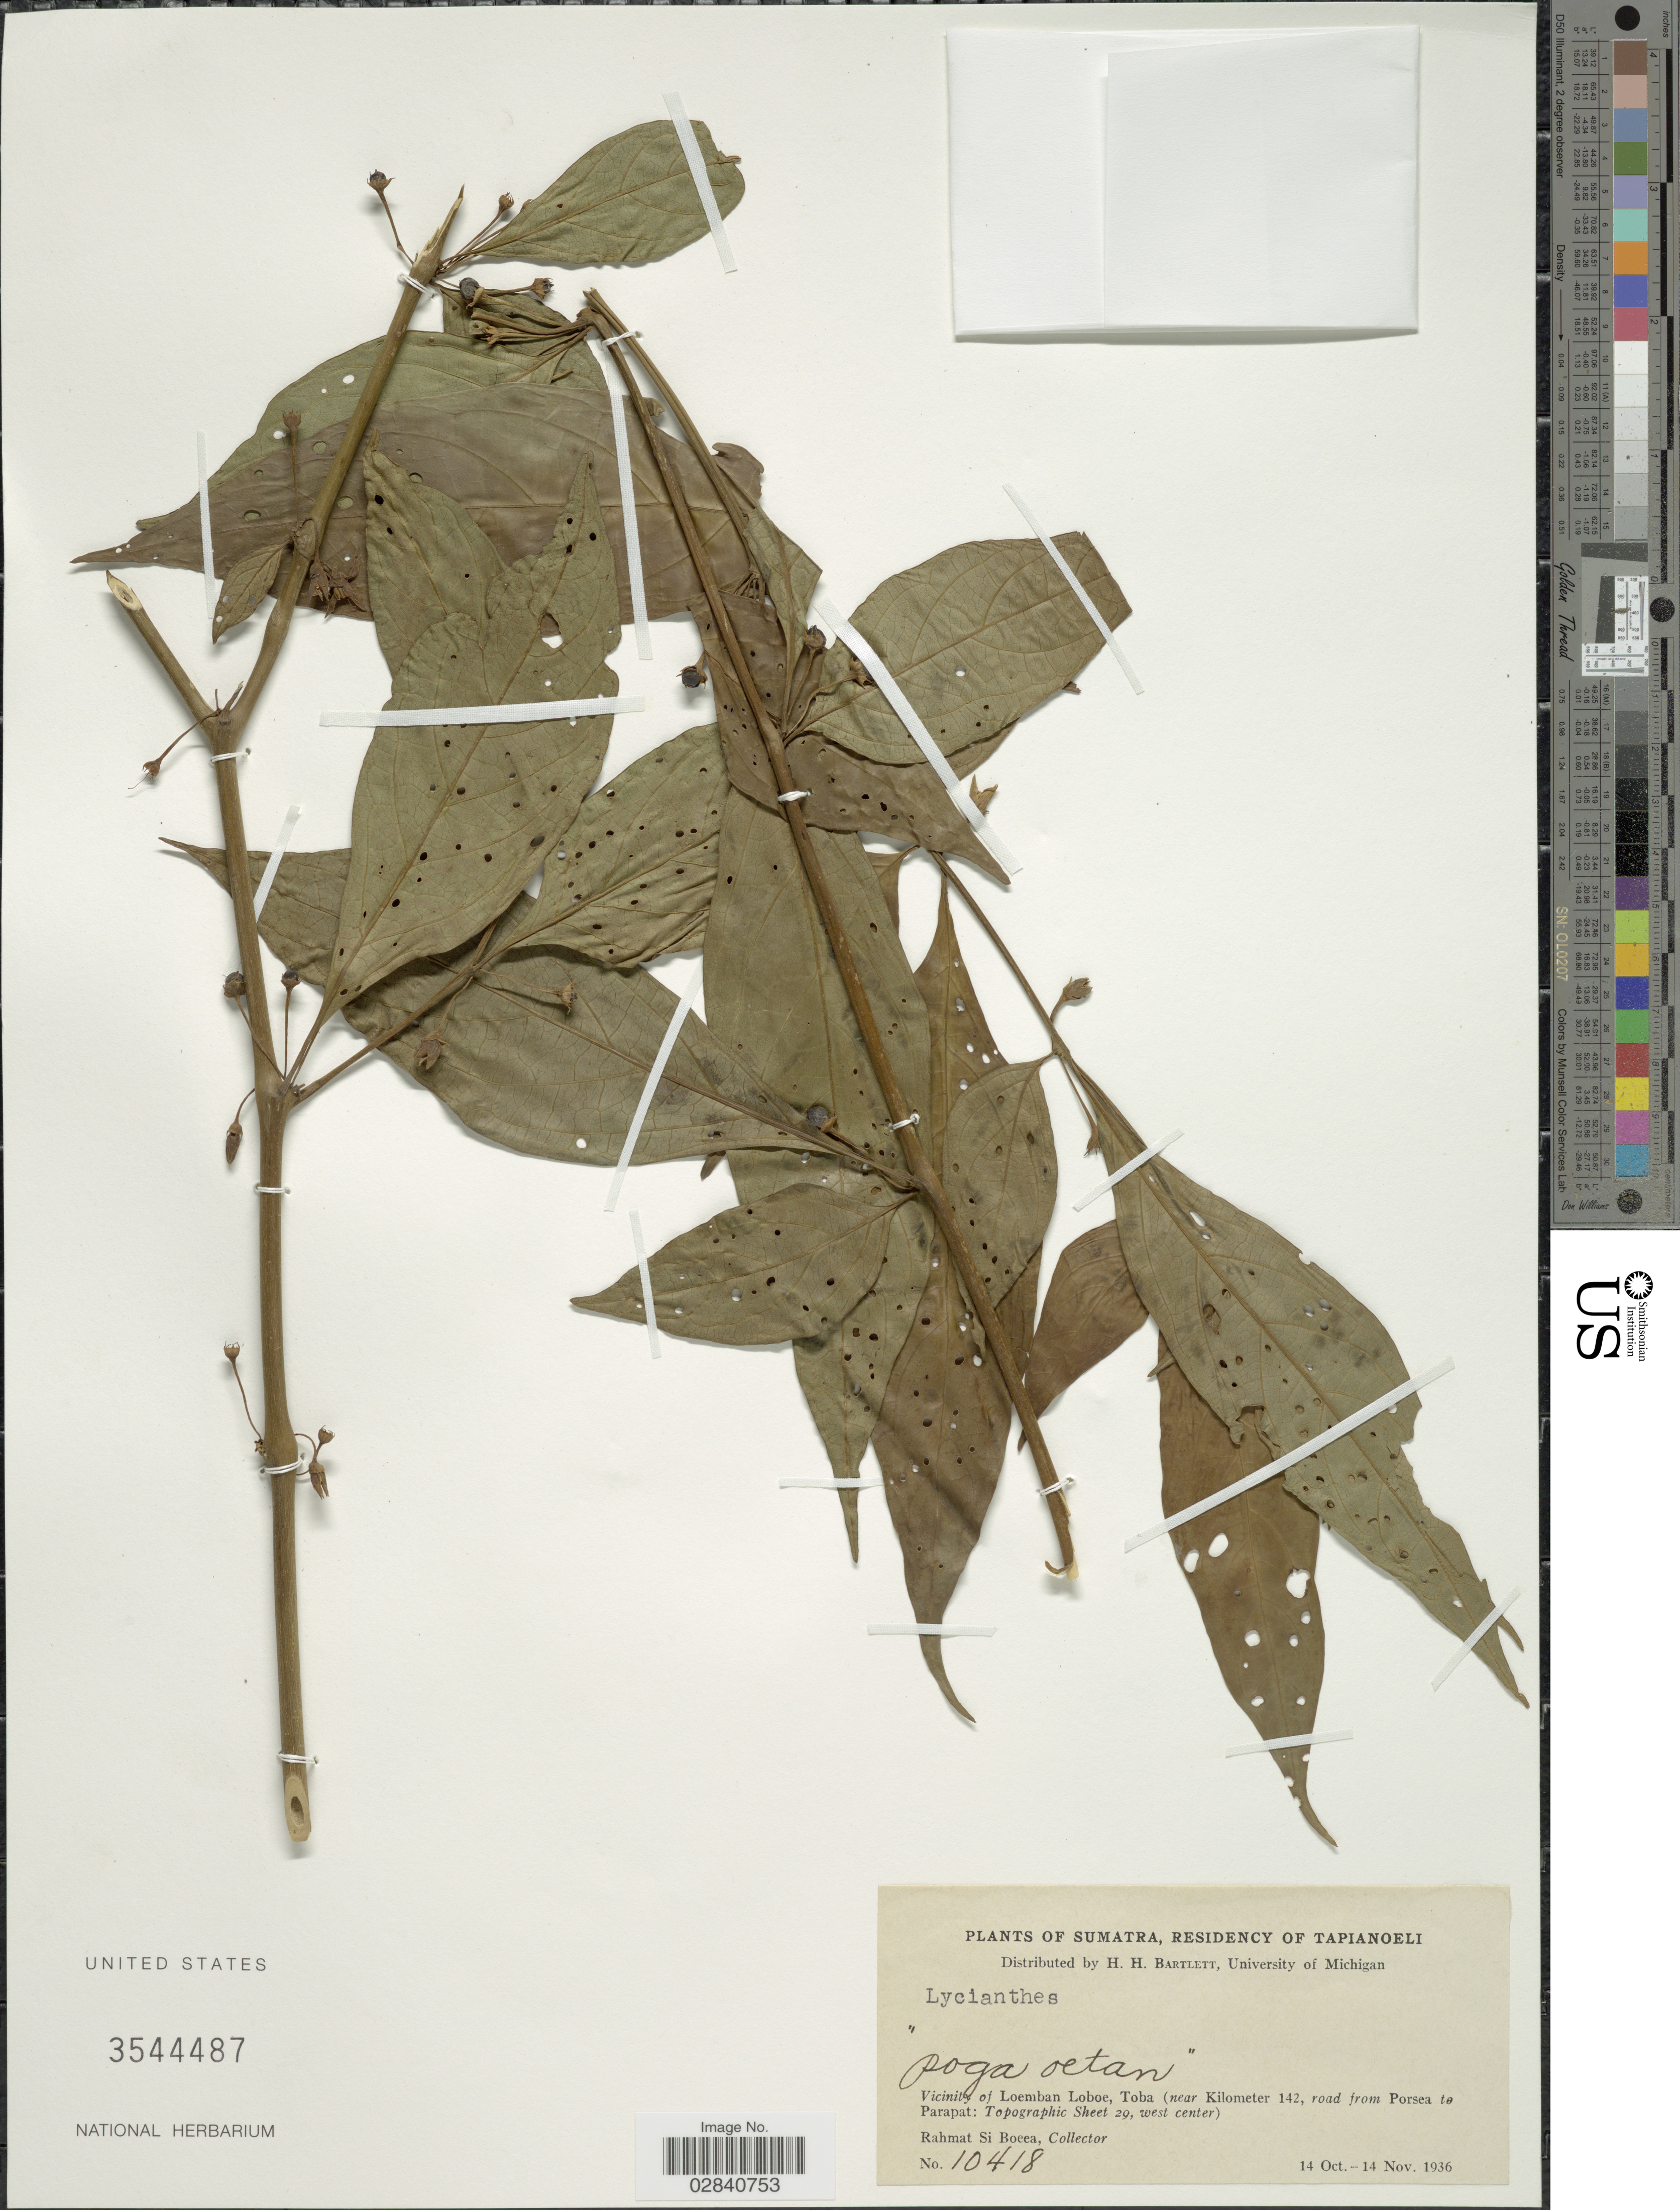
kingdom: Plantae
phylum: Tracheophyta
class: Magnoliopsida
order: Solanales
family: Solanaceae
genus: Lycianthes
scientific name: Lycianthes schizocalyx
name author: (Merr.) Bitter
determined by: Knapp, S. D.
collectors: Rahmat Si Boeea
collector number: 10418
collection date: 1936-10-14/1936-11-14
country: Indonesia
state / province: Sumatra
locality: Residency of Tapianoeli. Vicinity of Loemban Loboe, Toba (near Kilometer 142, road from Porsea to Parapat: Topographic Sheet 29, west center).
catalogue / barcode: US 3544487